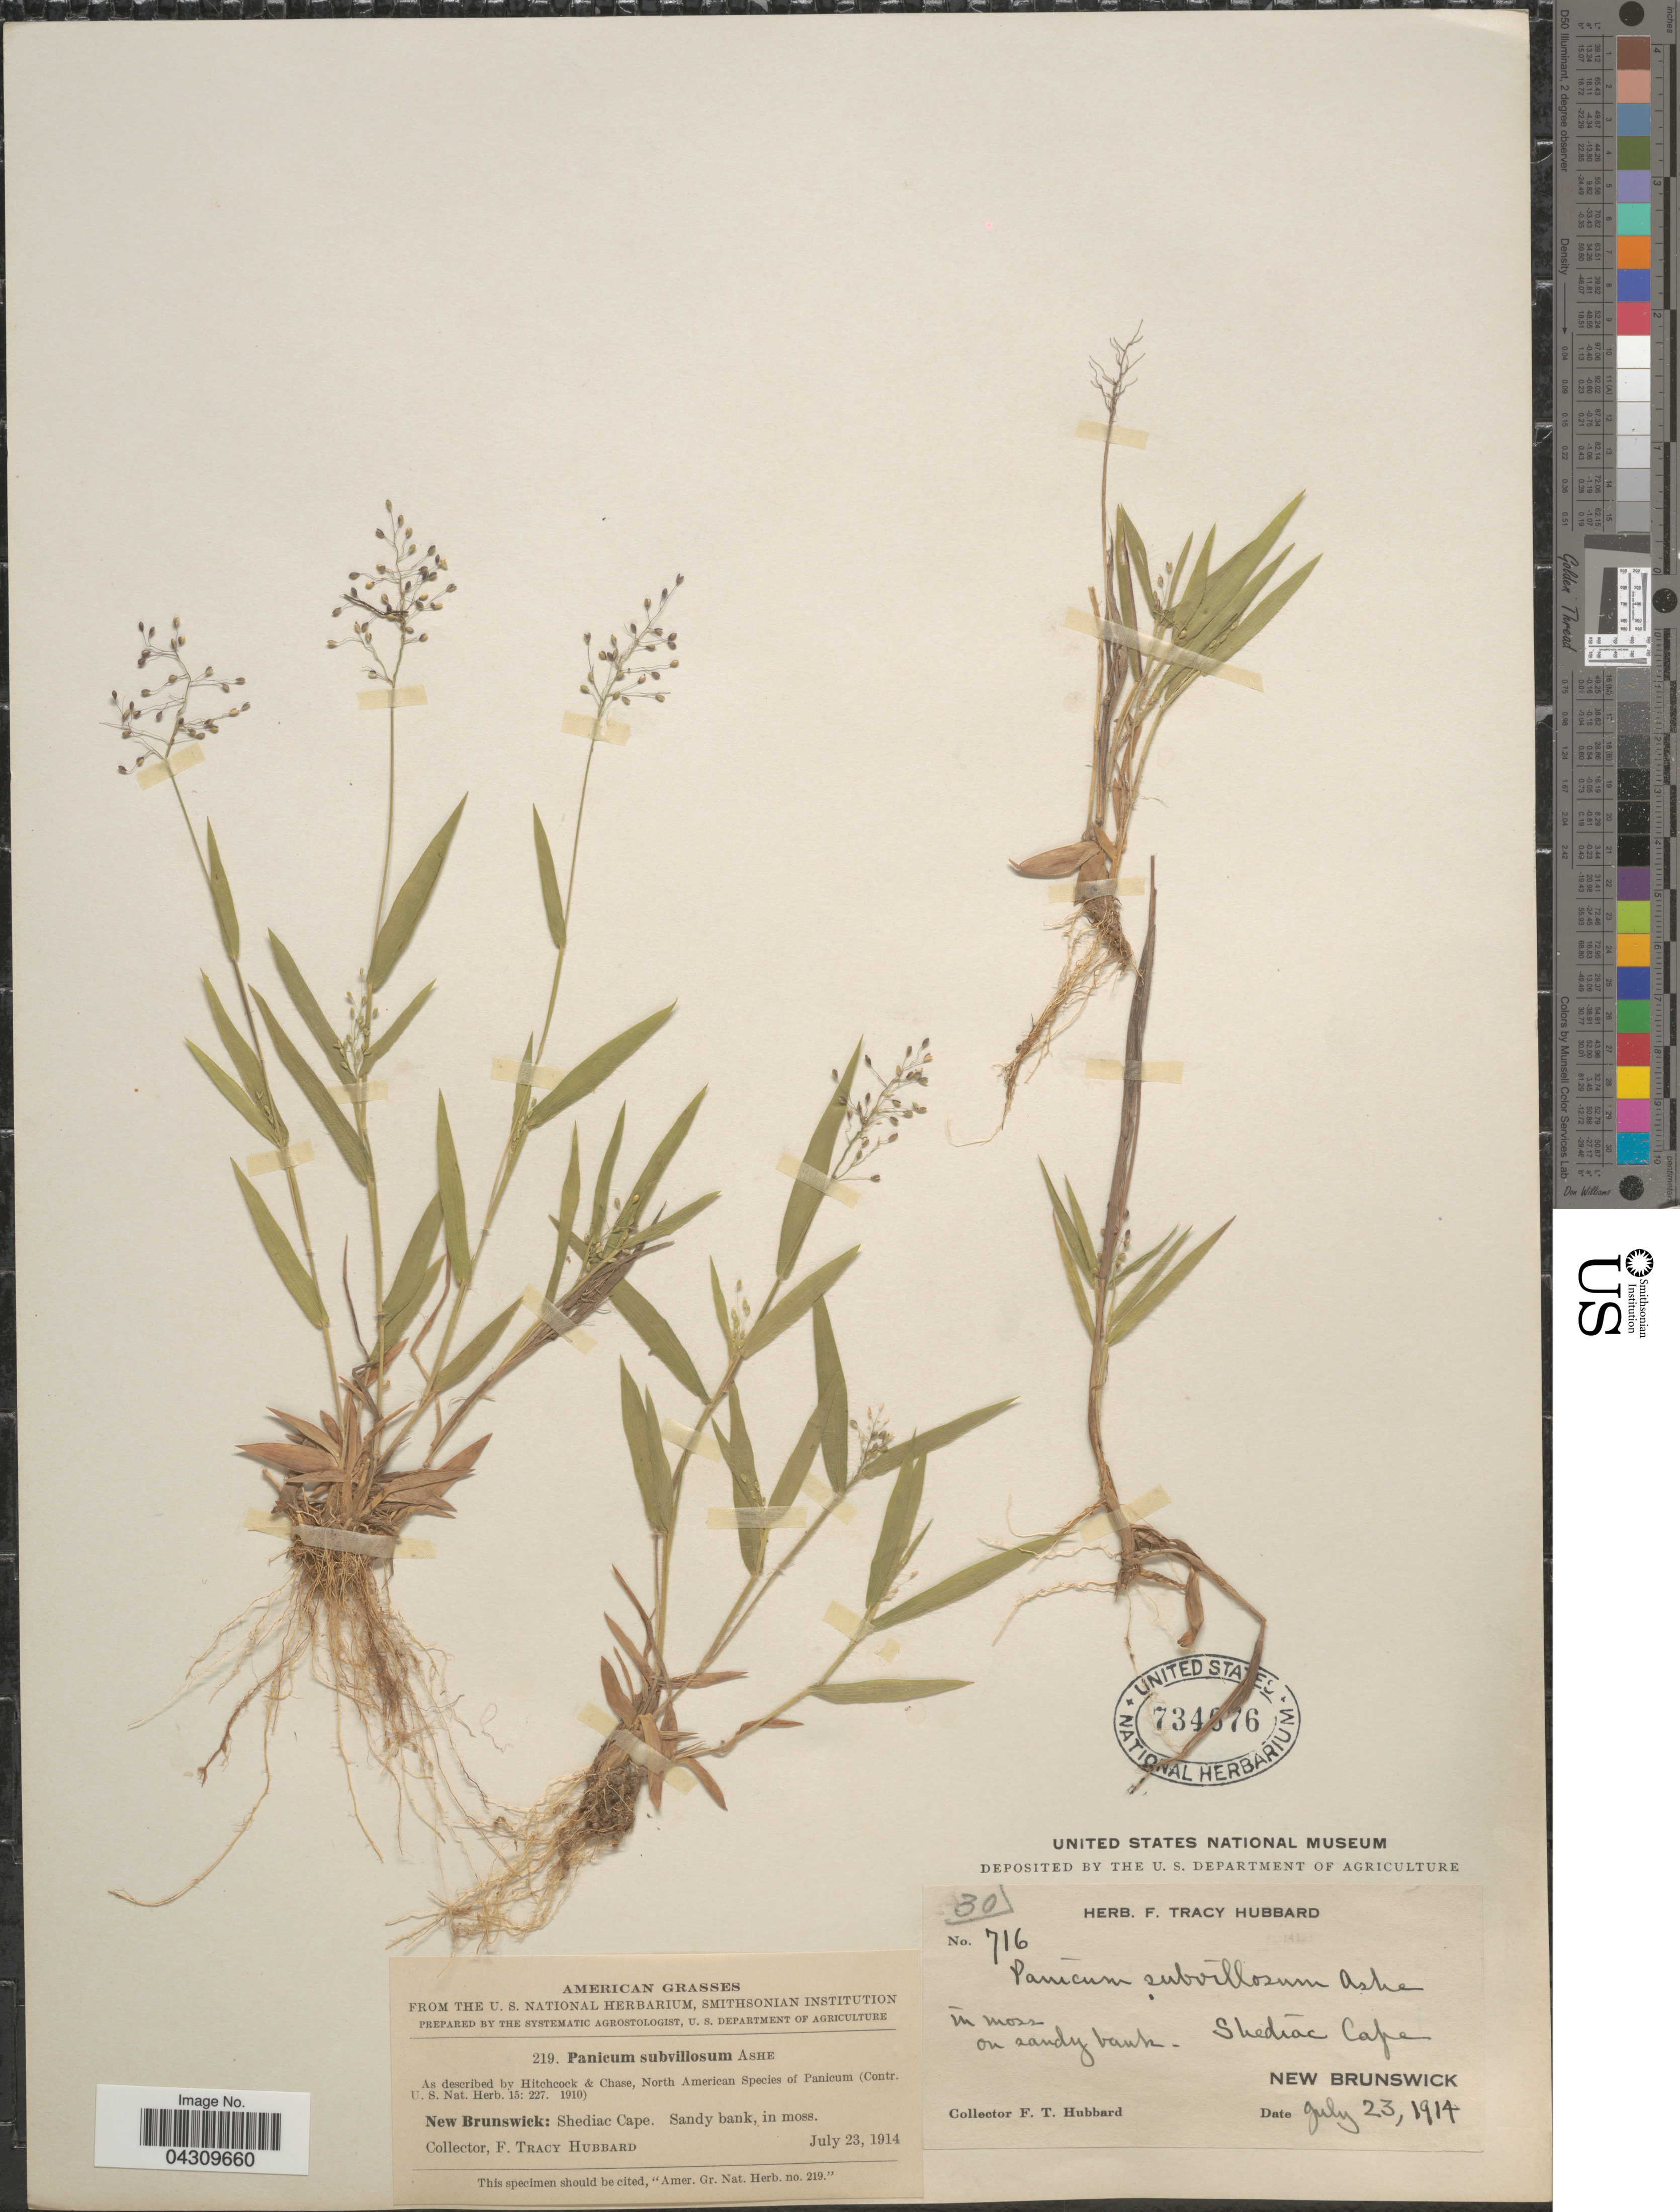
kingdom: Plantae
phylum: Tracheophyta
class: Liliopsida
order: Poales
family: Poaceae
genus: Dichanthelium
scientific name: Dichanthelium acuminatum var. acuminatum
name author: (Sw.) Gould & C.A. Clark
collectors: F. T. Hubbard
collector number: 219/30/716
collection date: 1914-07-23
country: Canada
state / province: New Brunswick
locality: Shediac Cape.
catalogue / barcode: US 734676